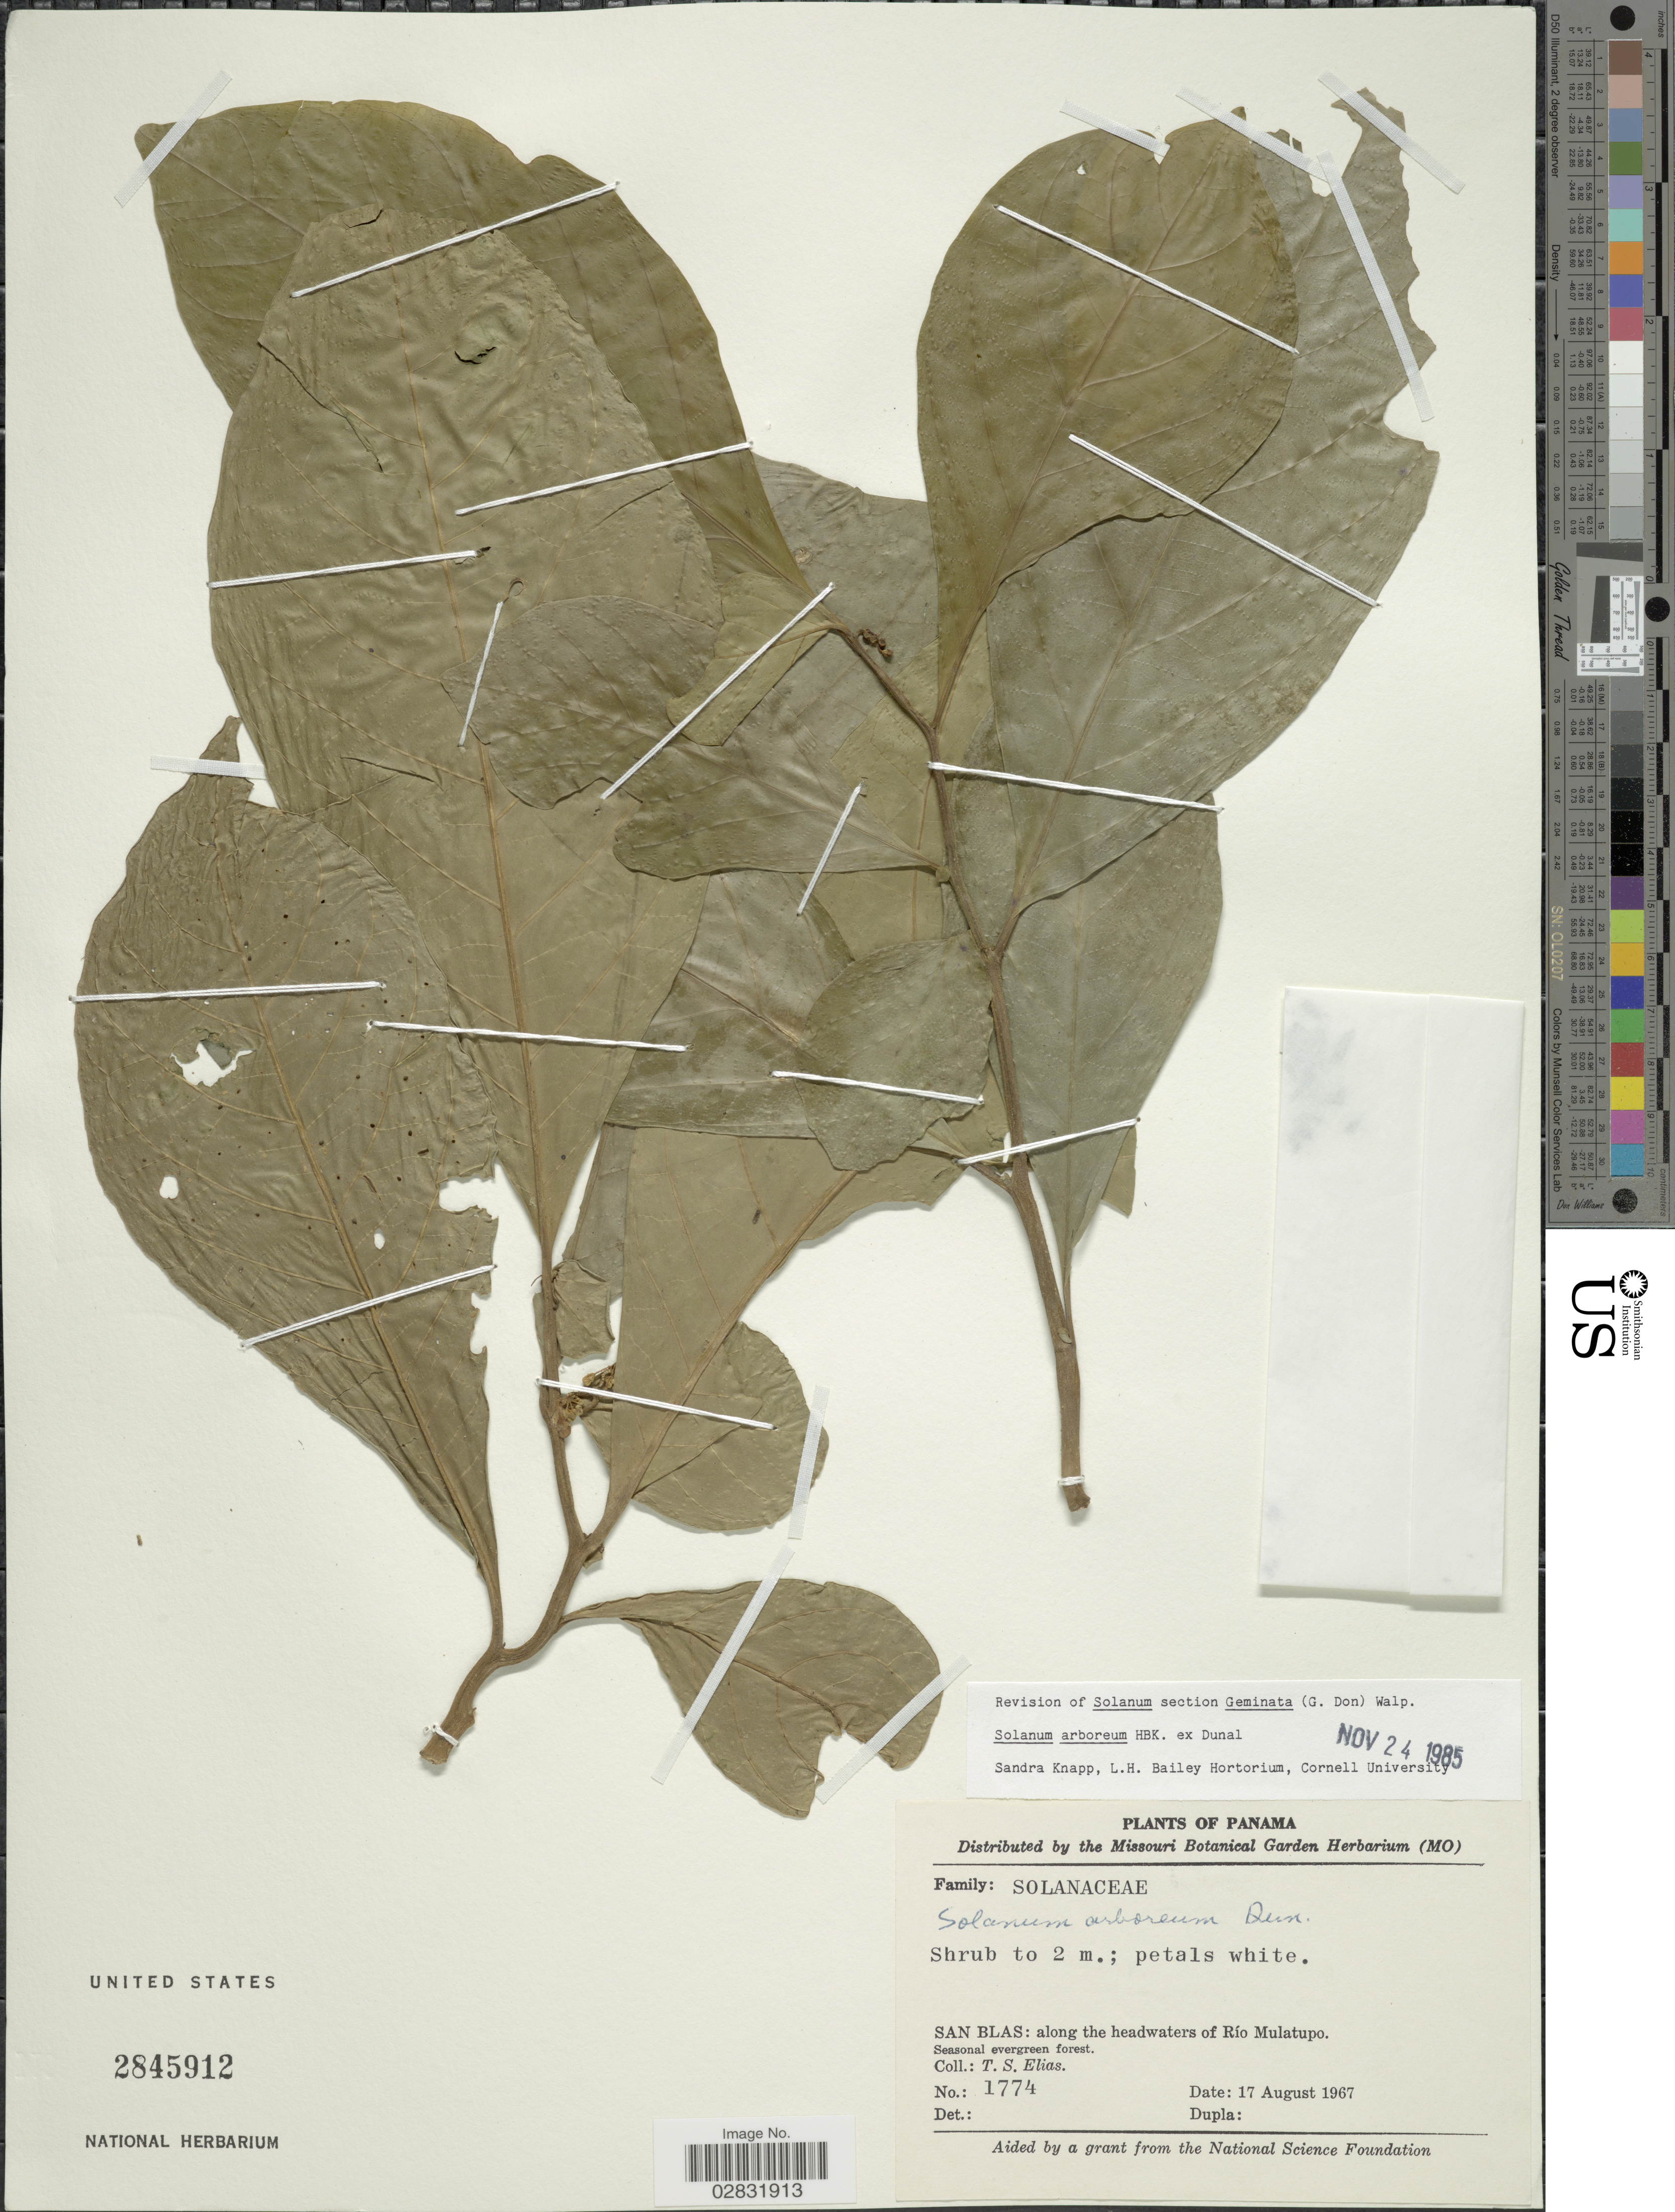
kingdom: Plantae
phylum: Tracheophyta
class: Magnoliopsida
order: Solanales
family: Solanaceae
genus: Solanum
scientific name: Solanum arboreum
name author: Dunal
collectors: T. S. Elias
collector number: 1774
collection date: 1967-08-17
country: Panama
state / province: Kuna Yala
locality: San Blas: along the headwaters of Río Mulatupo.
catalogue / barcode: US 2845912